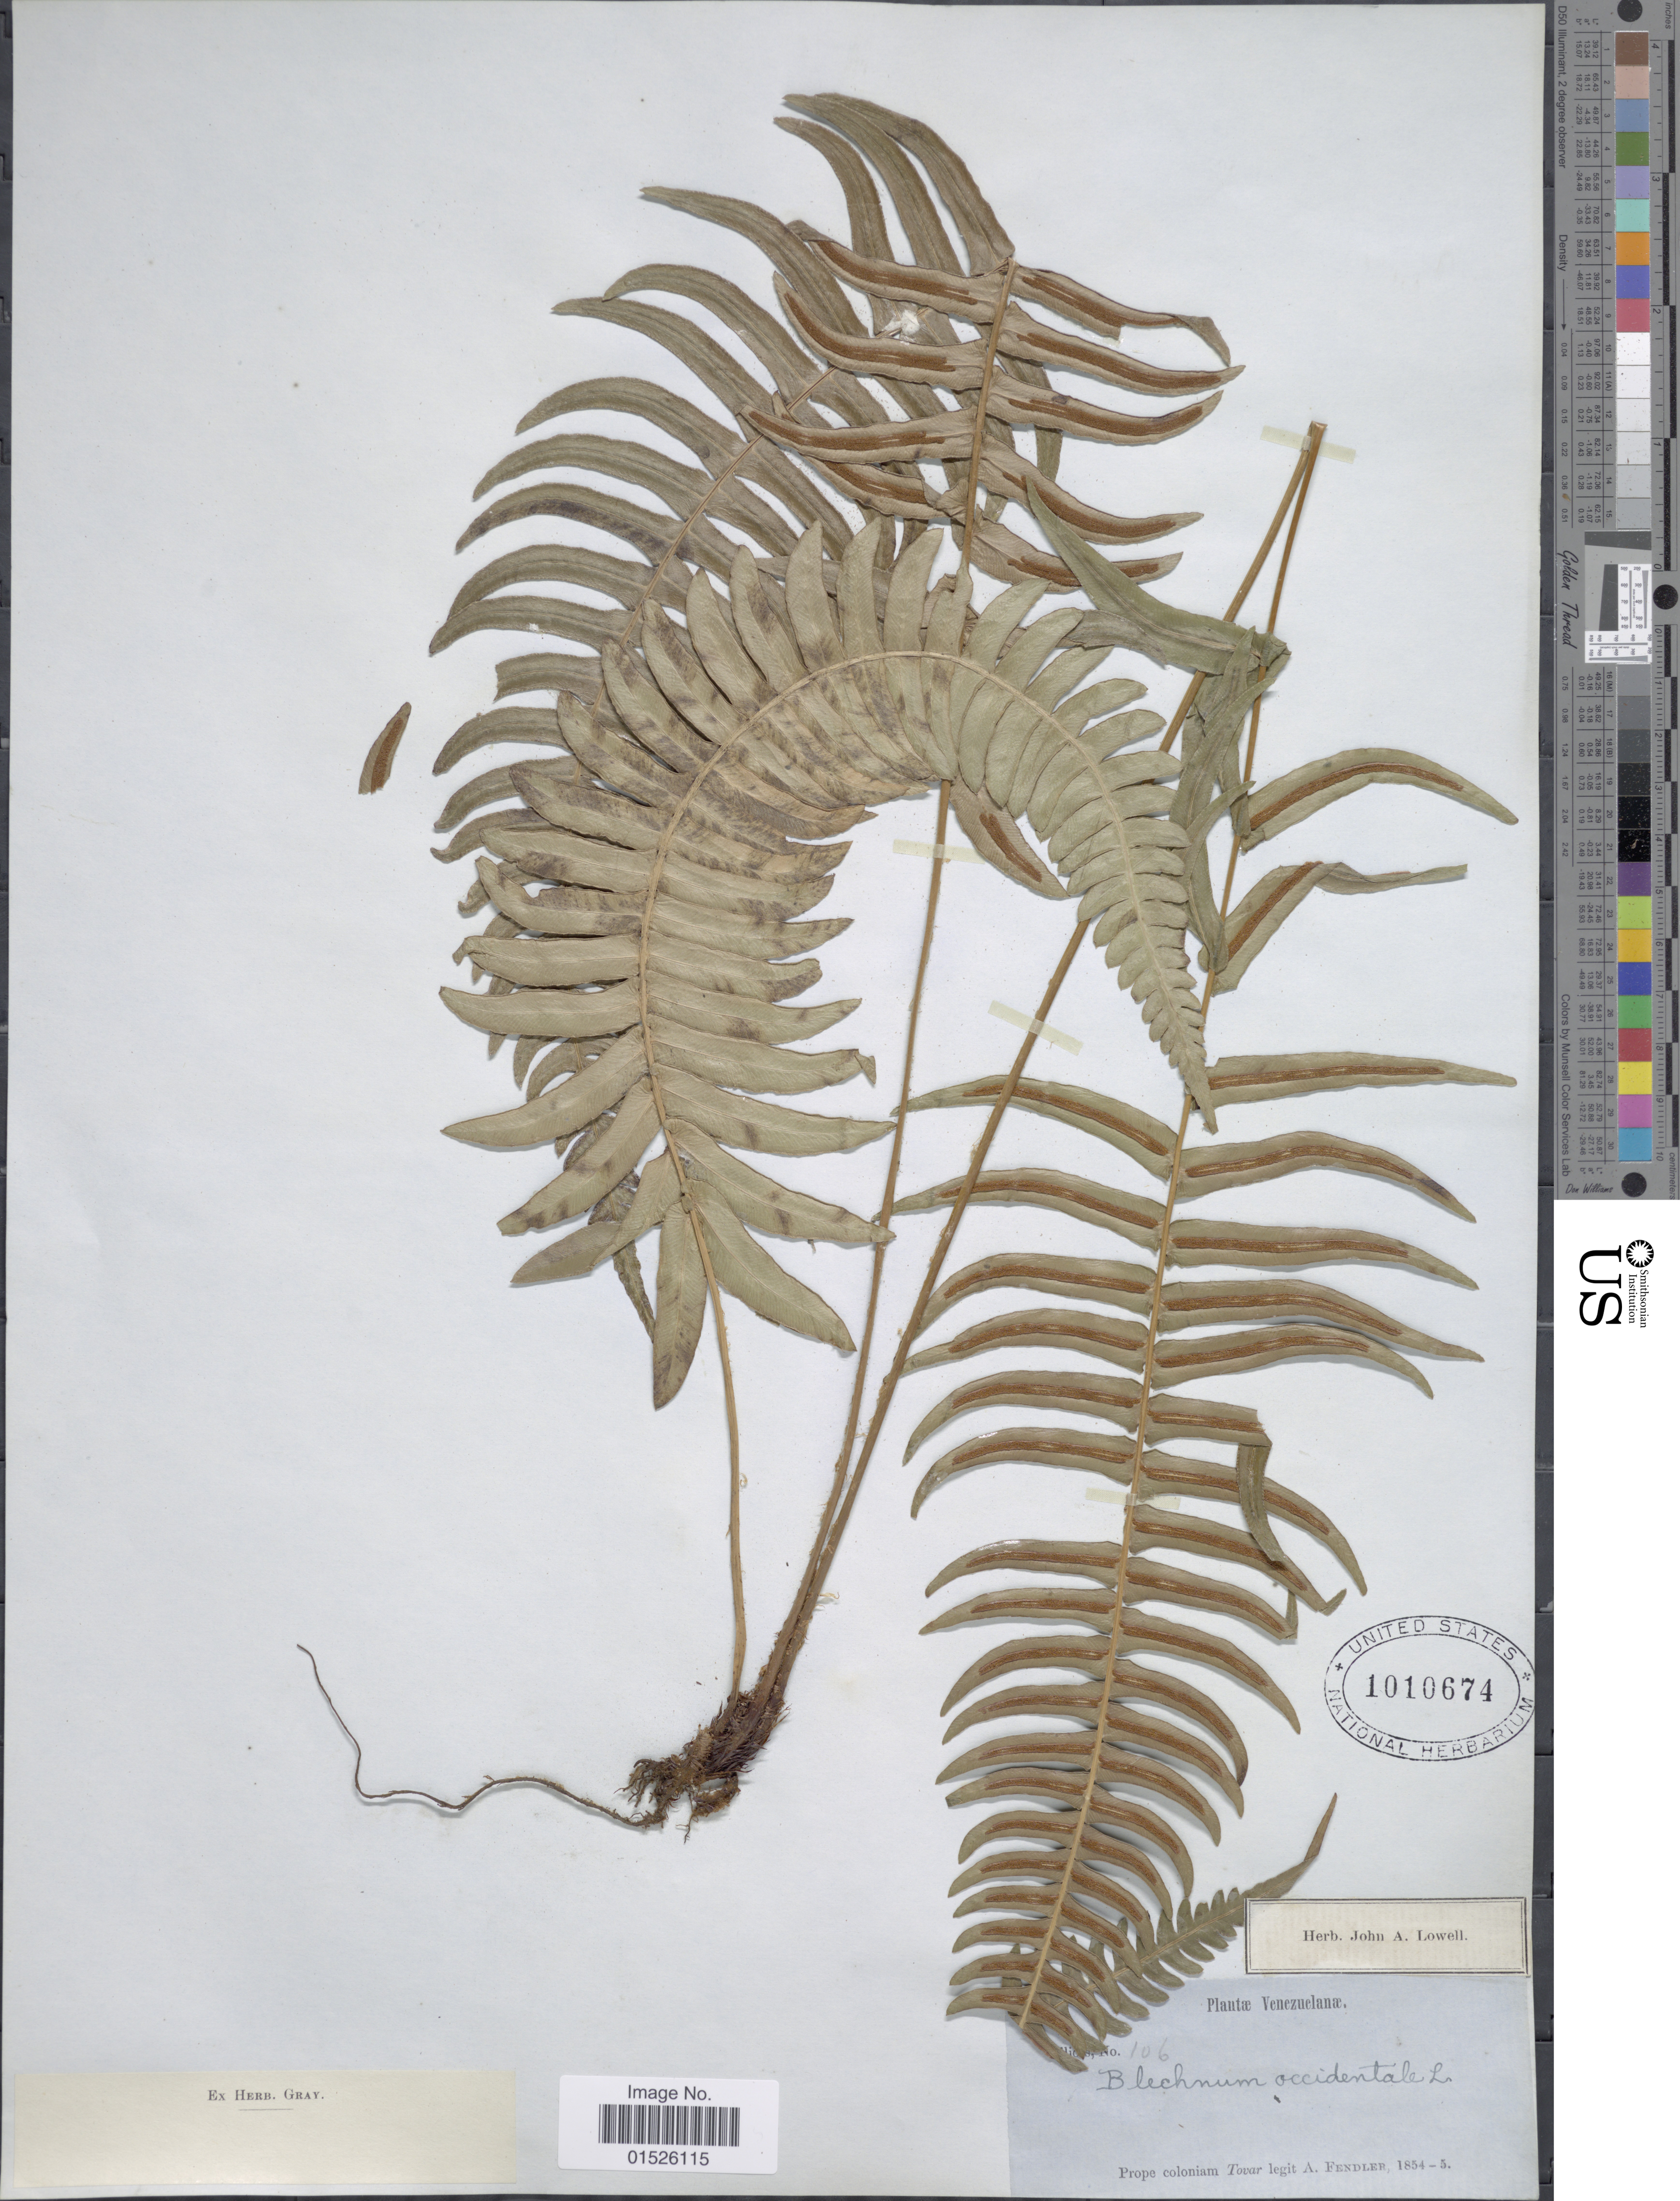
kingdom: Plantae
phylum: Tracheophyta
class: Polypodiopsida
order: Polypodiales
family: Blechnaceae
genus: Blechnum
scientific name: Blechnum glandulosum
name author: Link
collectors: A. Fendler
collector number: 106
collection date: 1854/1855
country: Venezuela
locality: Venezuelanae, Prope coloniam Tovar.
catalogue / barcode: US 1010674